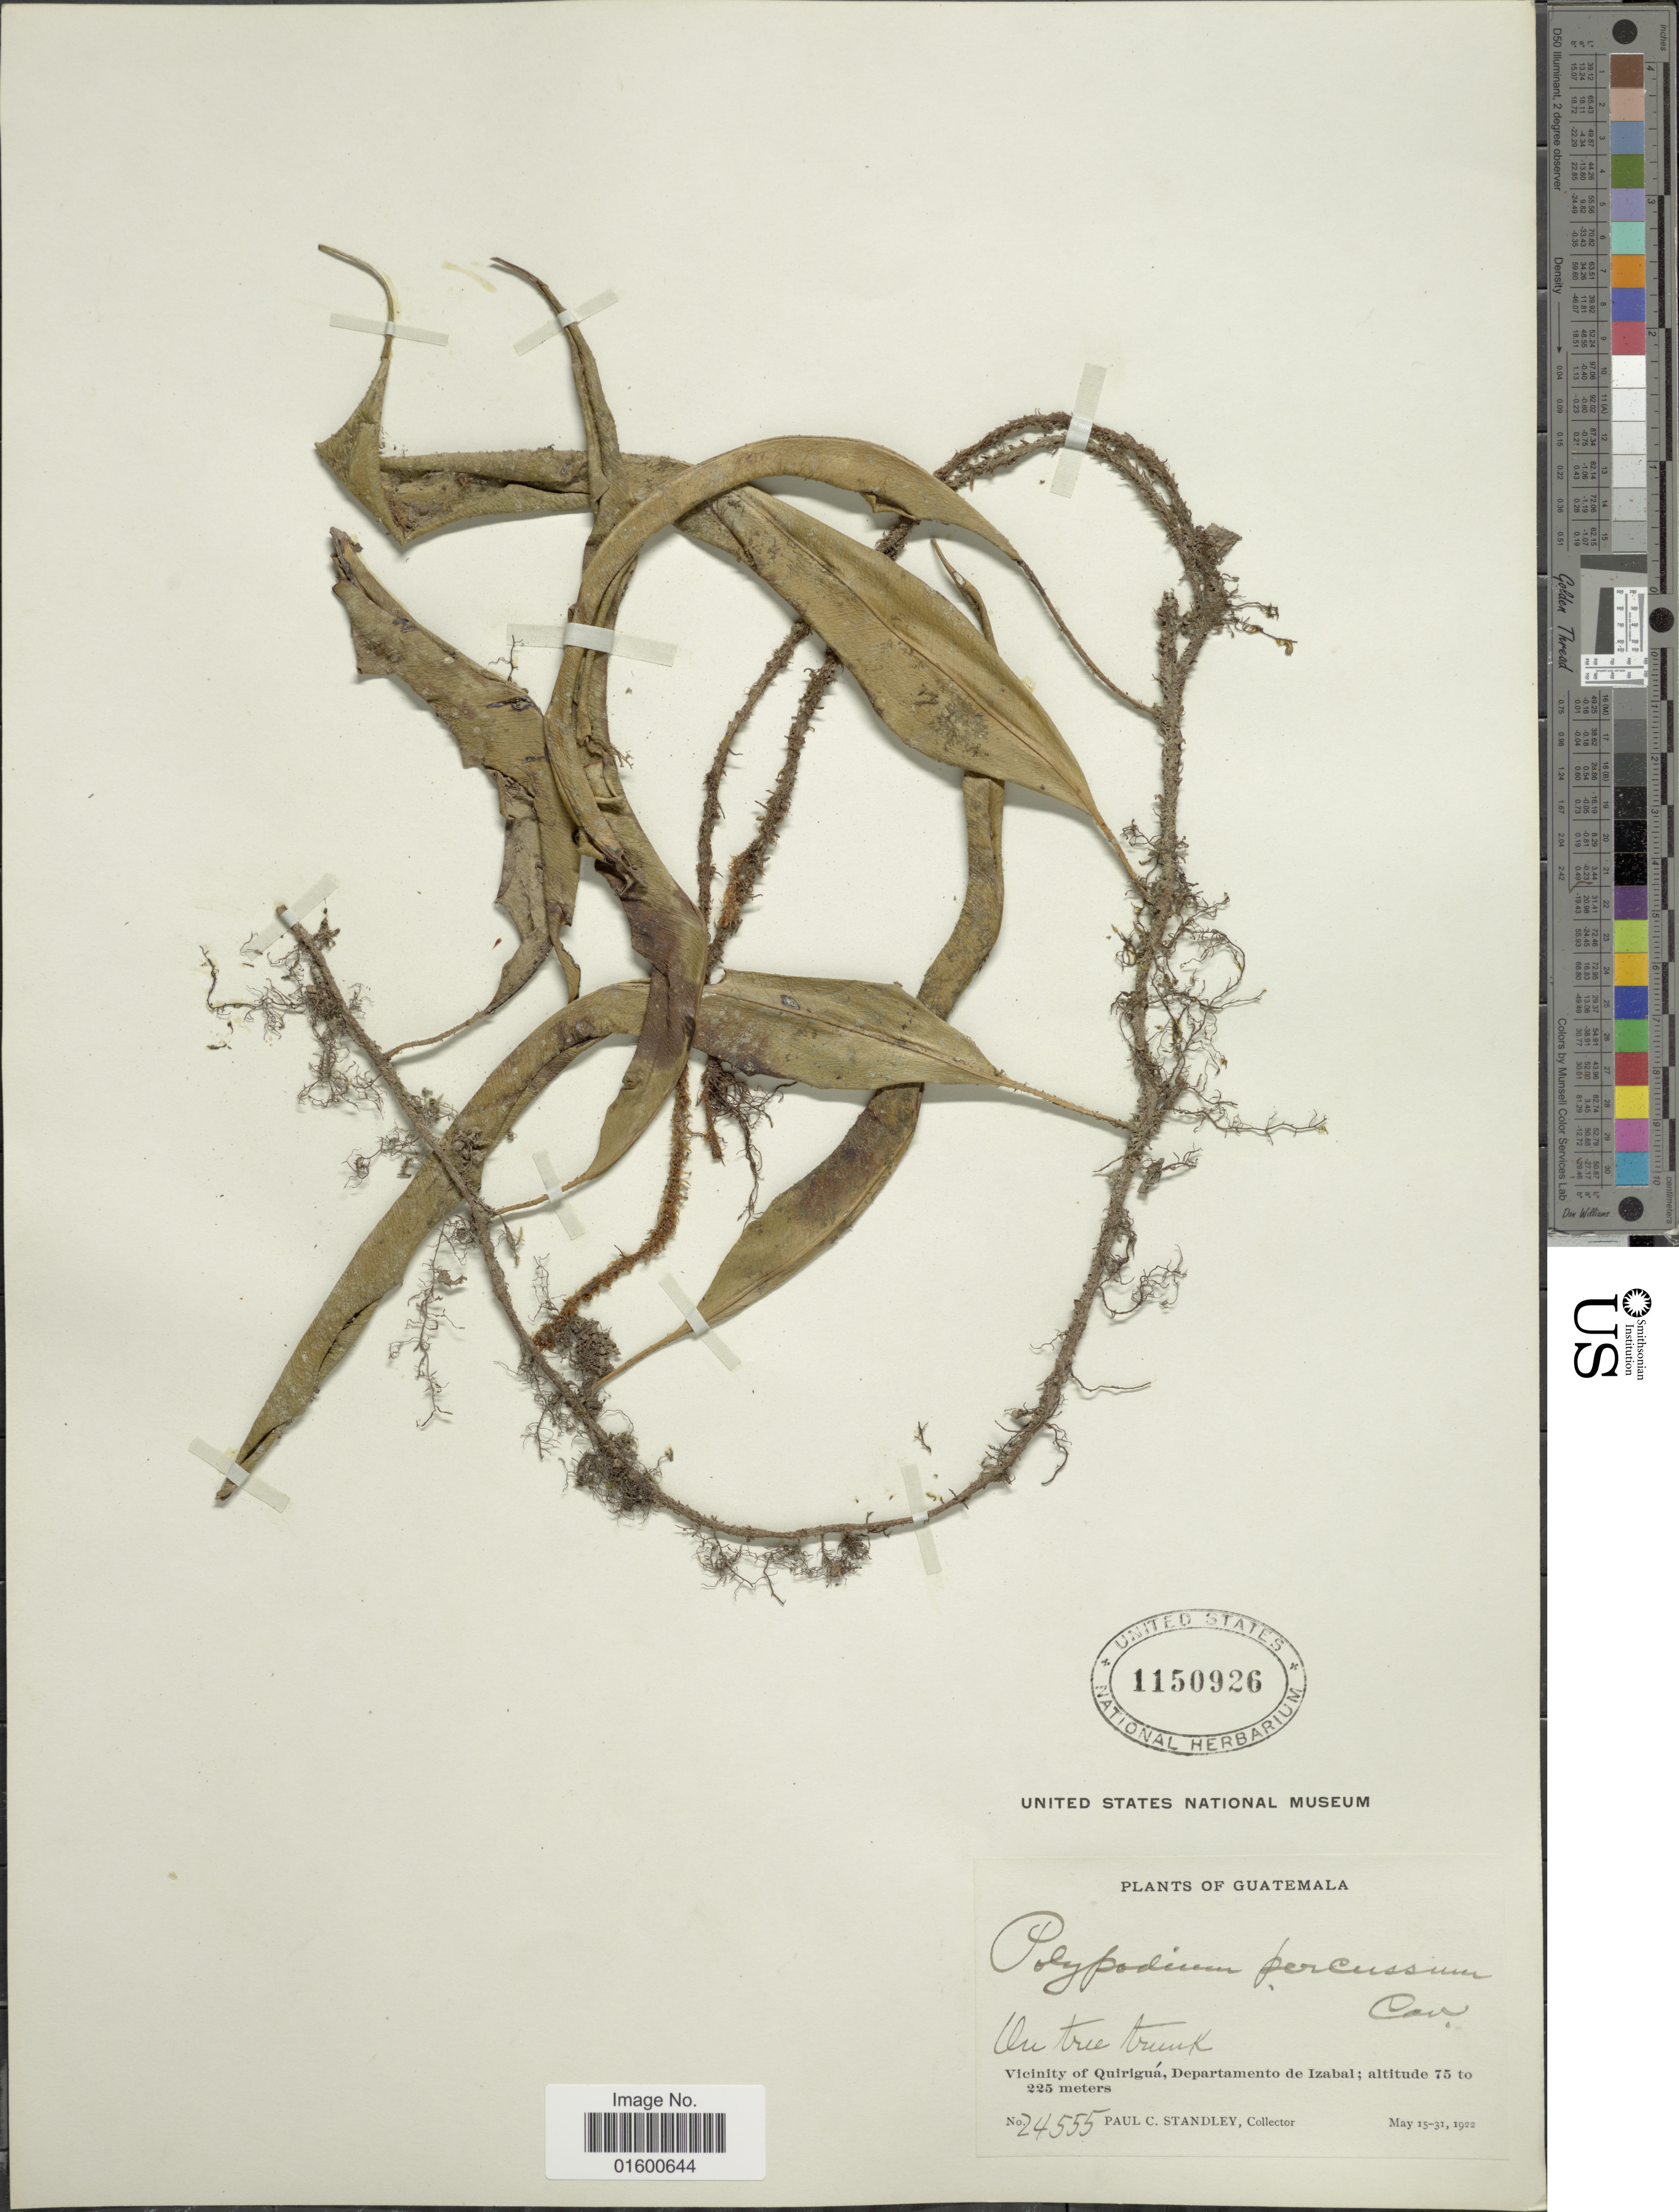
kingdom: Plantae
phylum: Tracheophyta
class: Polypodiopsida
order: Polypodiales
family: Polypodiaceae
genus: Microgramma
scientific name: Microgramma percussa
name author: (Cav.) de la Sota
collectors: P. C. Standley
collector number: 24555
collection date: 1922-05-15/1922-05-31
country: Guatemala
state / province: Izabal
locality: Vicinity of Quirigua, Departamento de Izabal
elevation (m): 75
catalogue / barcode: US 1150926